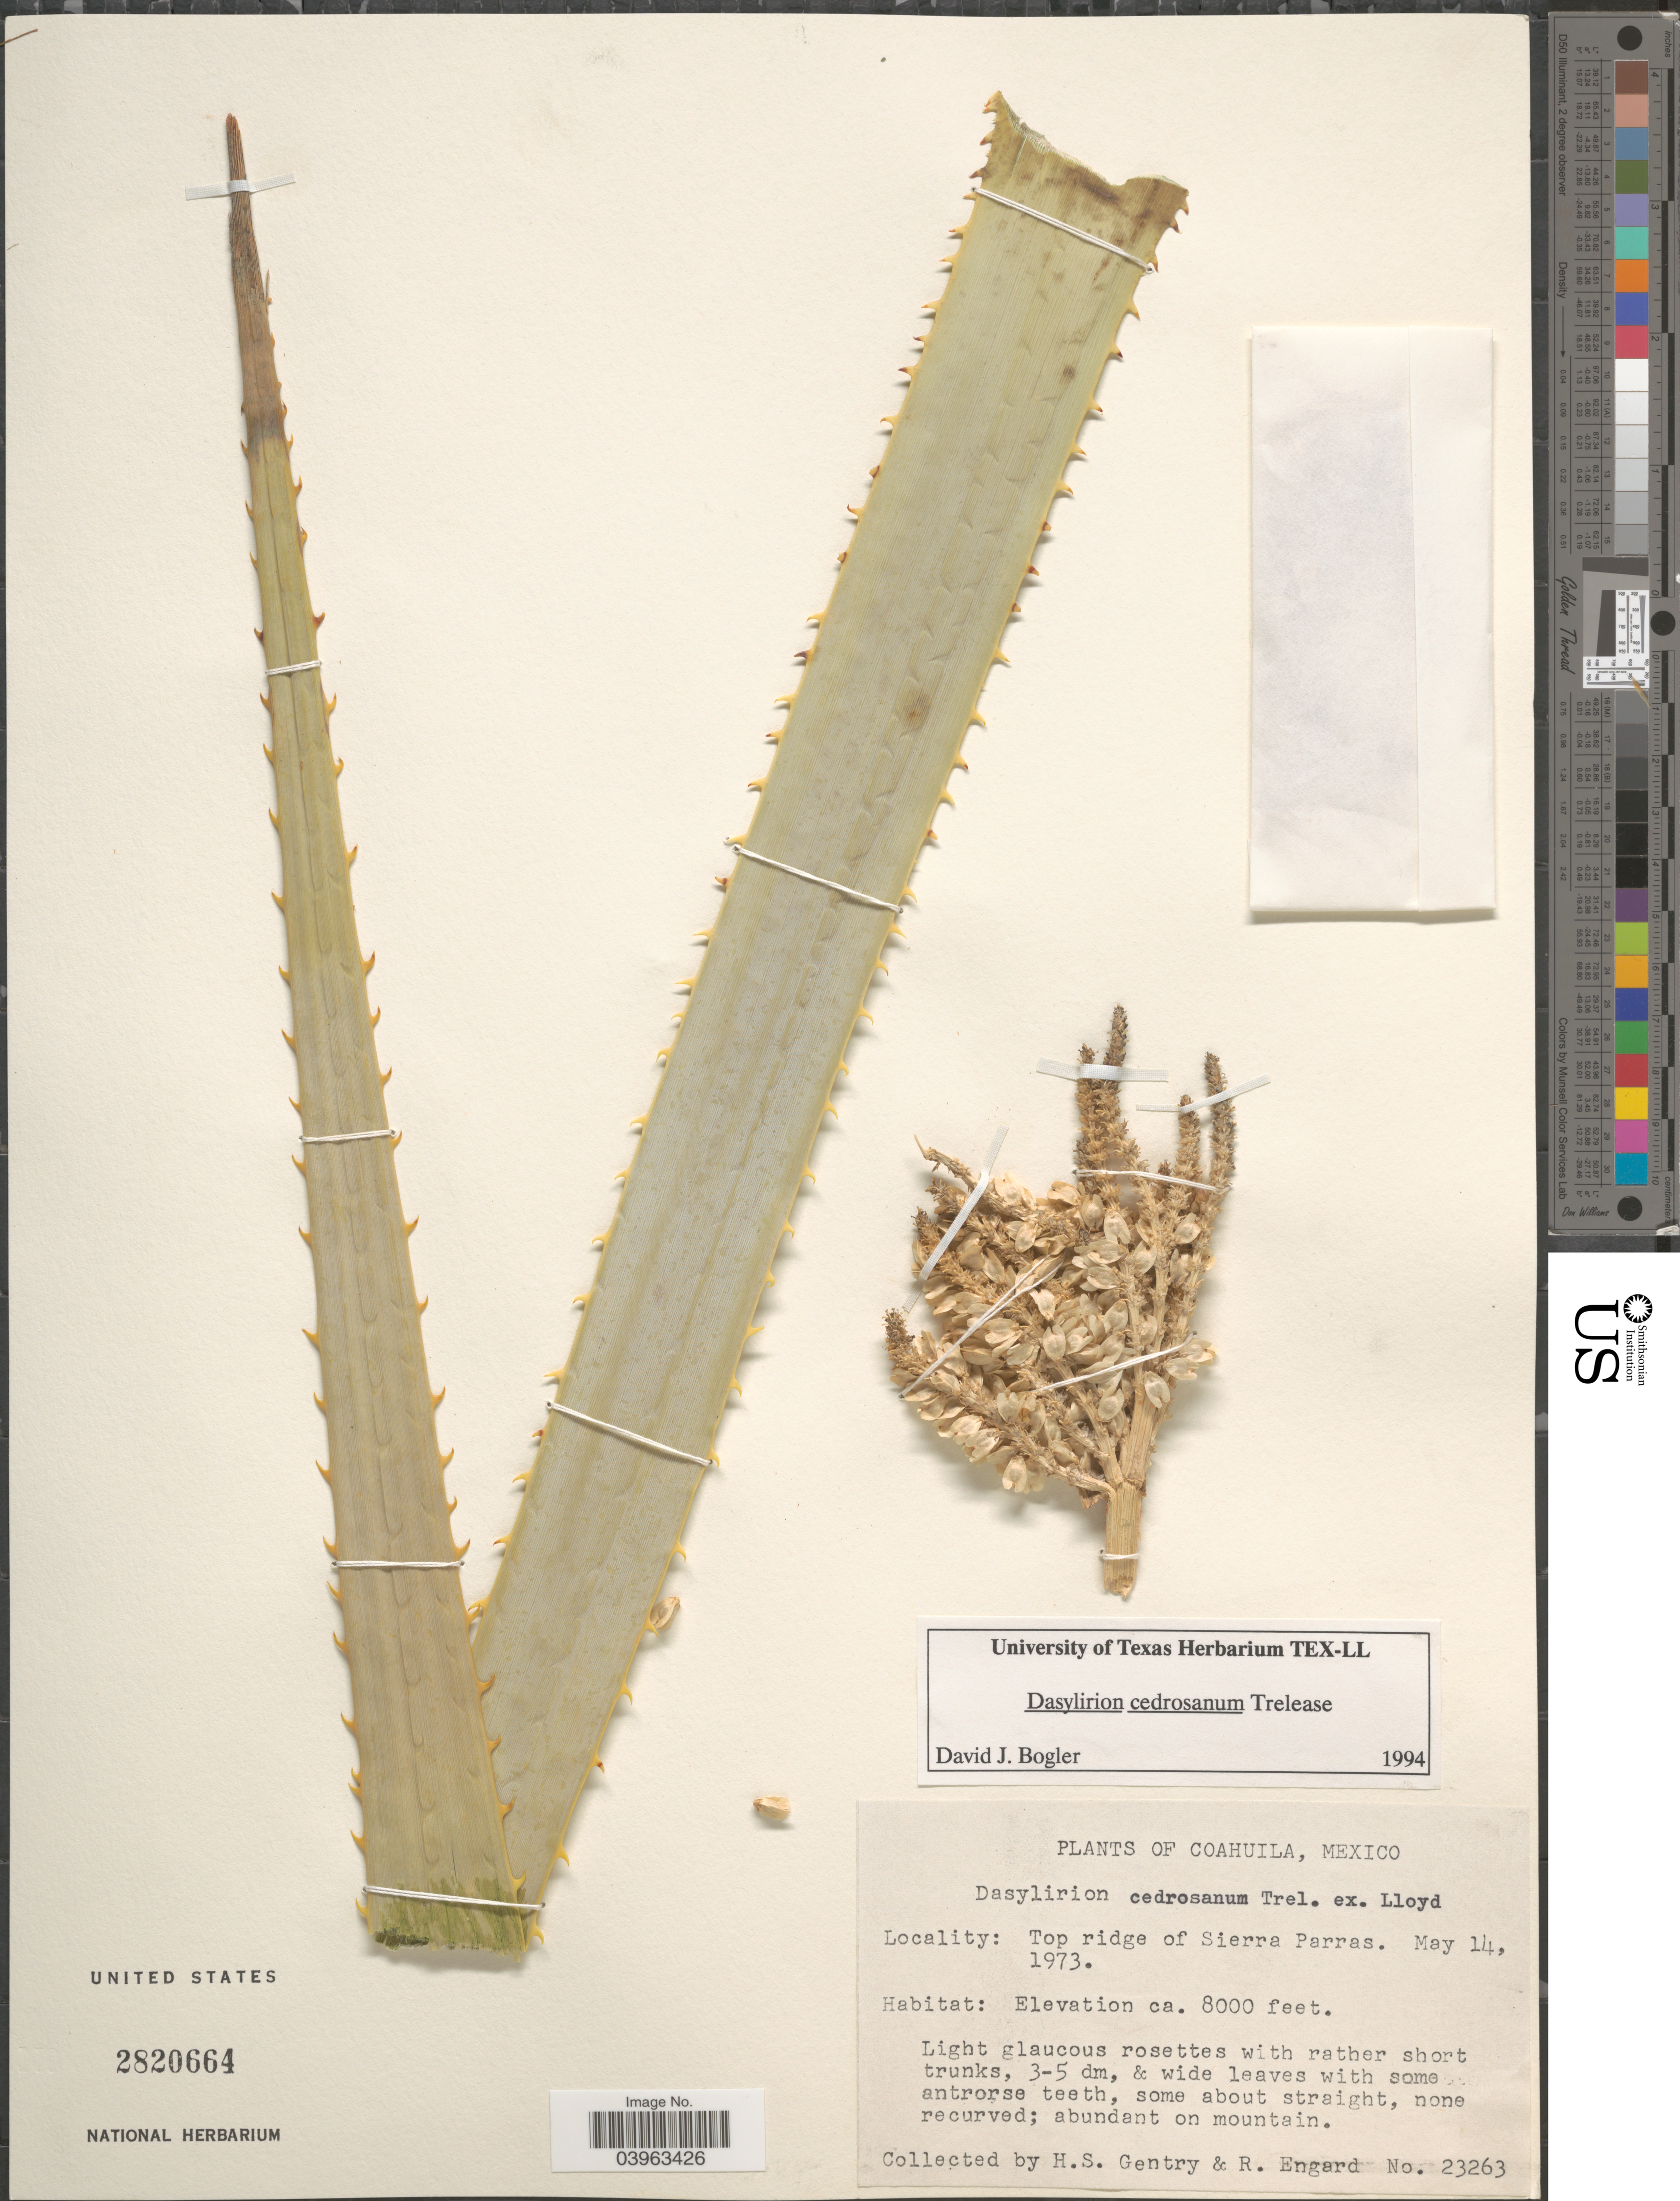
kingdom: Plantae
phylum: Tracheophyta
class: Liliopsida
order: Asparagales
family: Asparagaceae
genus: Dasylirion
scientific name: Dasylirion cedrosanum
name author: Trel.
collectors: H. S. Gentry & R. Engard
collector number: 23263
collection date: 1973-05-14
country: Mexico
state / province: Coahuila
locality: Top ridge of Sierra Parras. On mountain.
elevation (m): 2438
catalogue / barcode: US 2820664